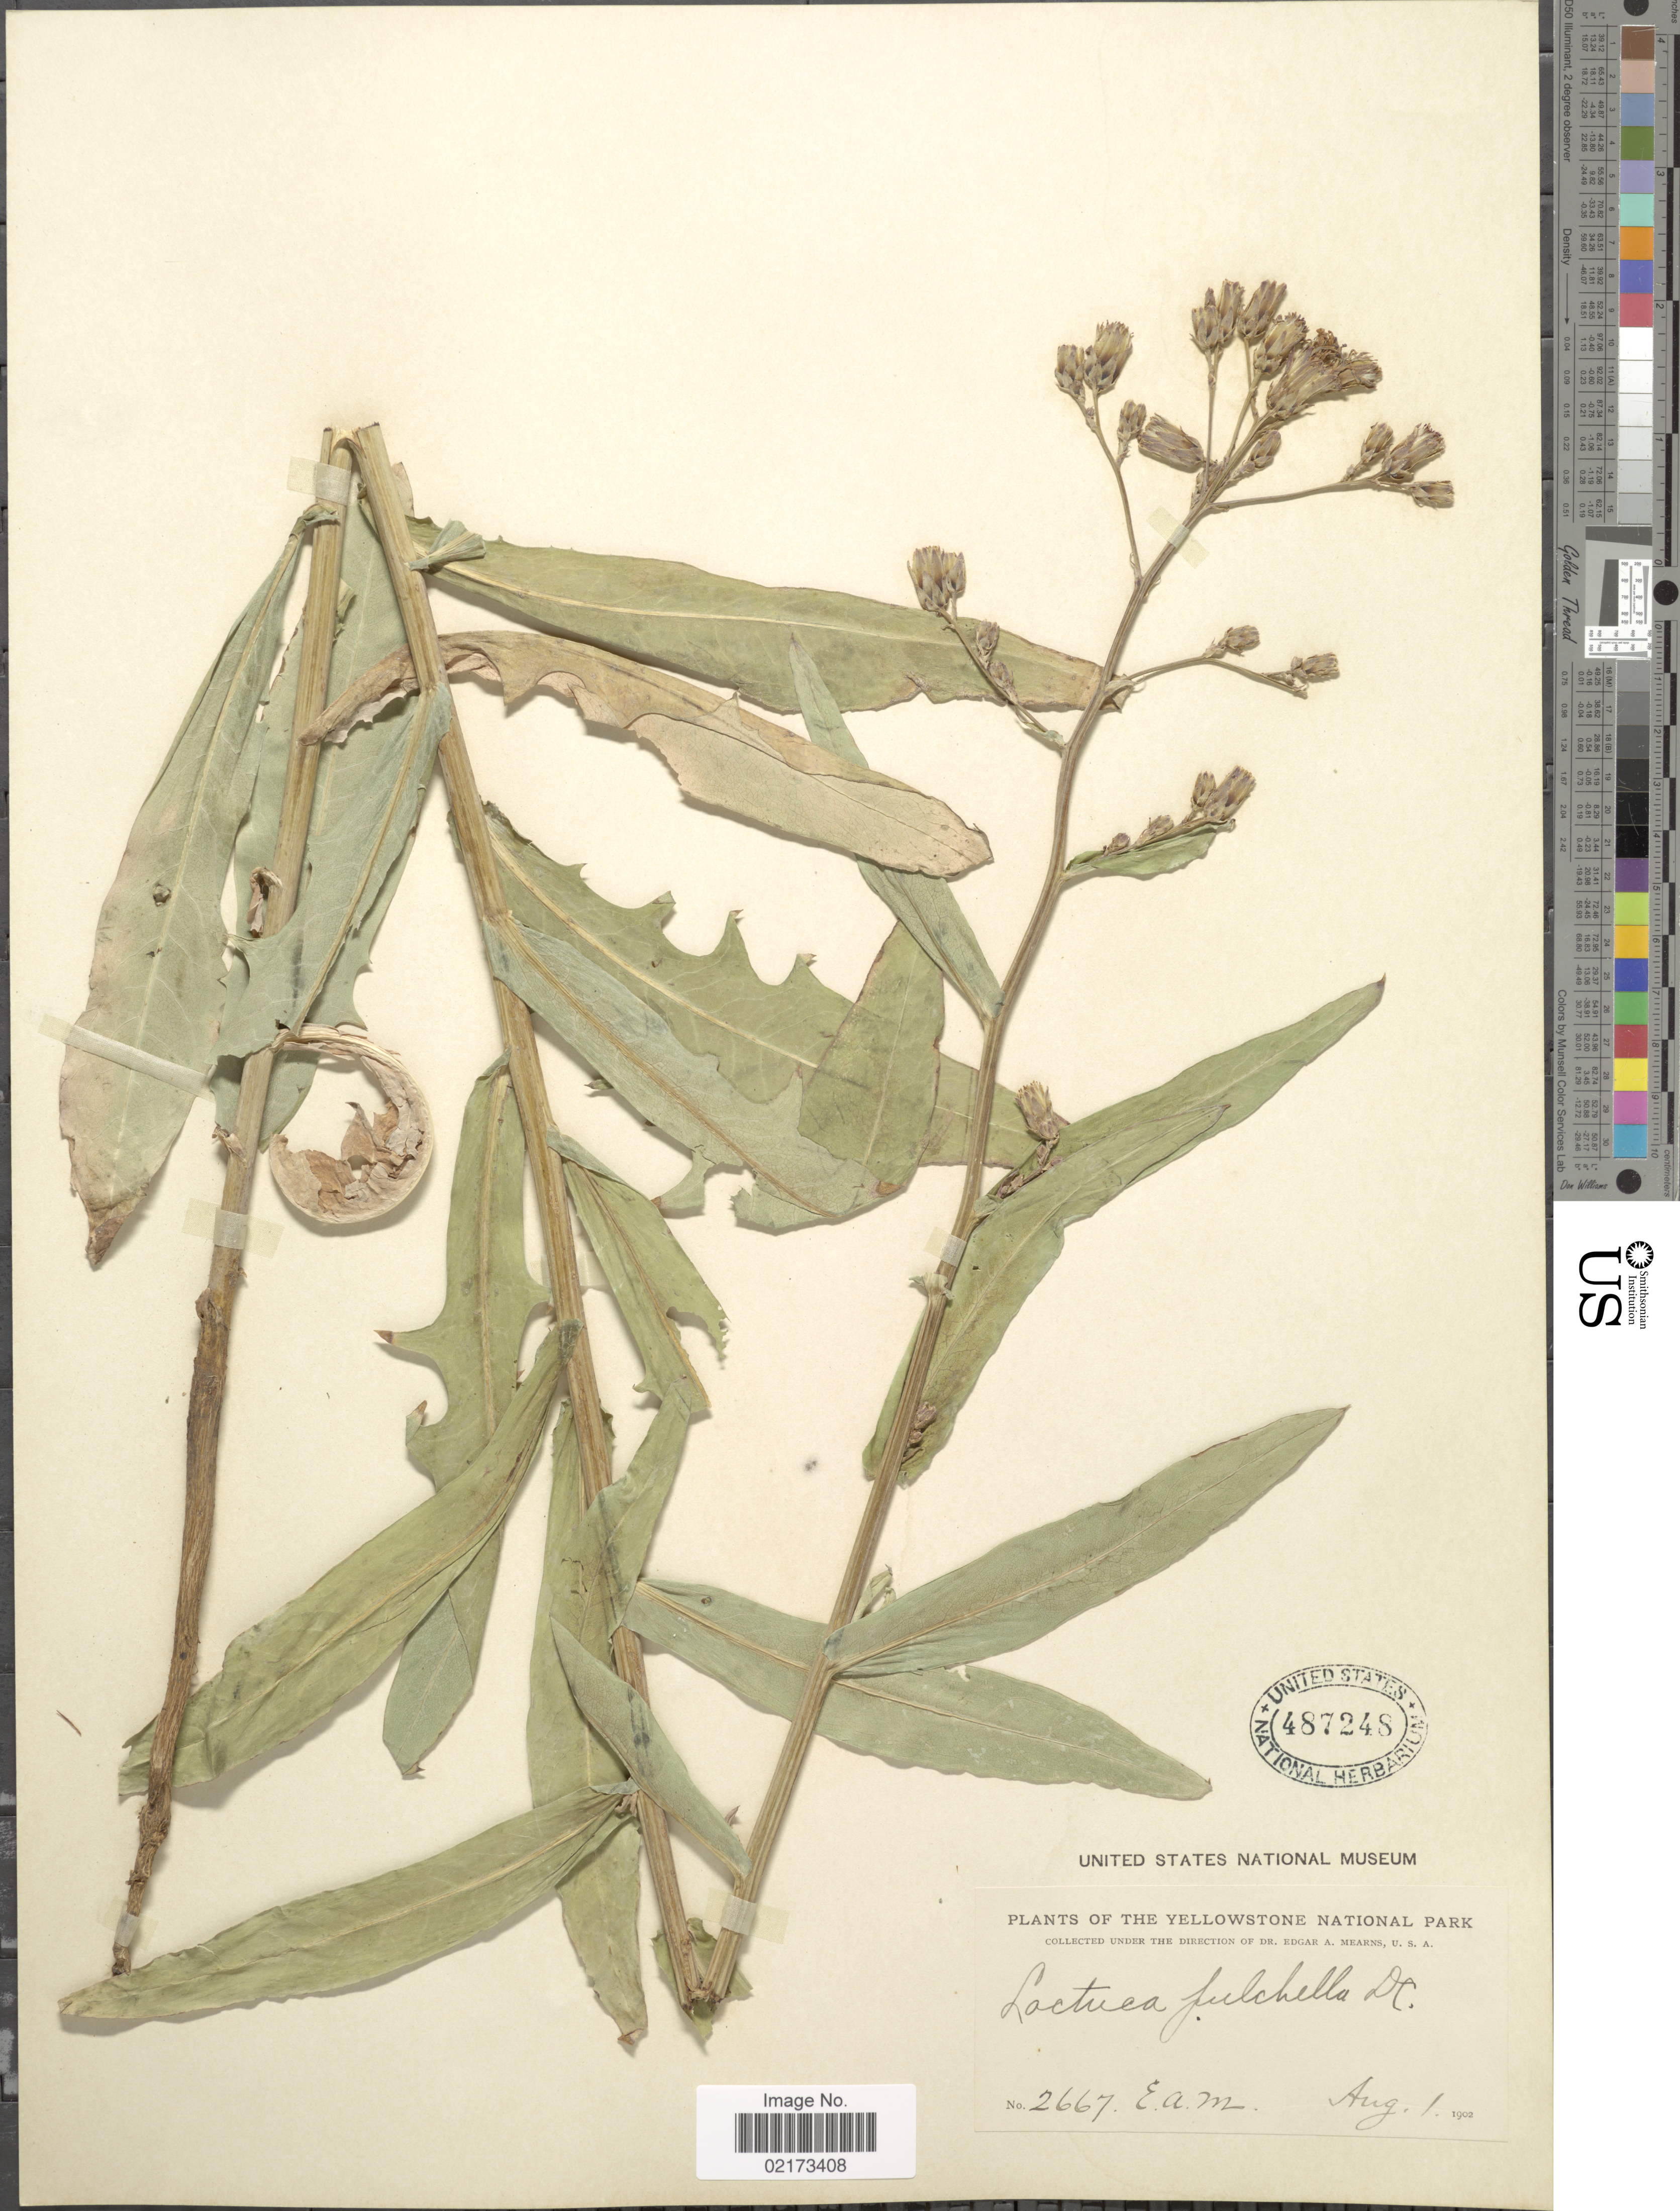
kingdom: Plantae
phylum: Tracheophyta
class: Magnoliopsida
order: Asterales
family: Asteraceae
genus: Lactuca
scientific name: Lactuca tatarica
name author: (L.) C.A. Mey.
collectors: E. A. Mearns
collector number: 2667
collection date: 1902-08-01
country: United States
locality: Yellowstone National Park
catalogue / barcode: US 487248